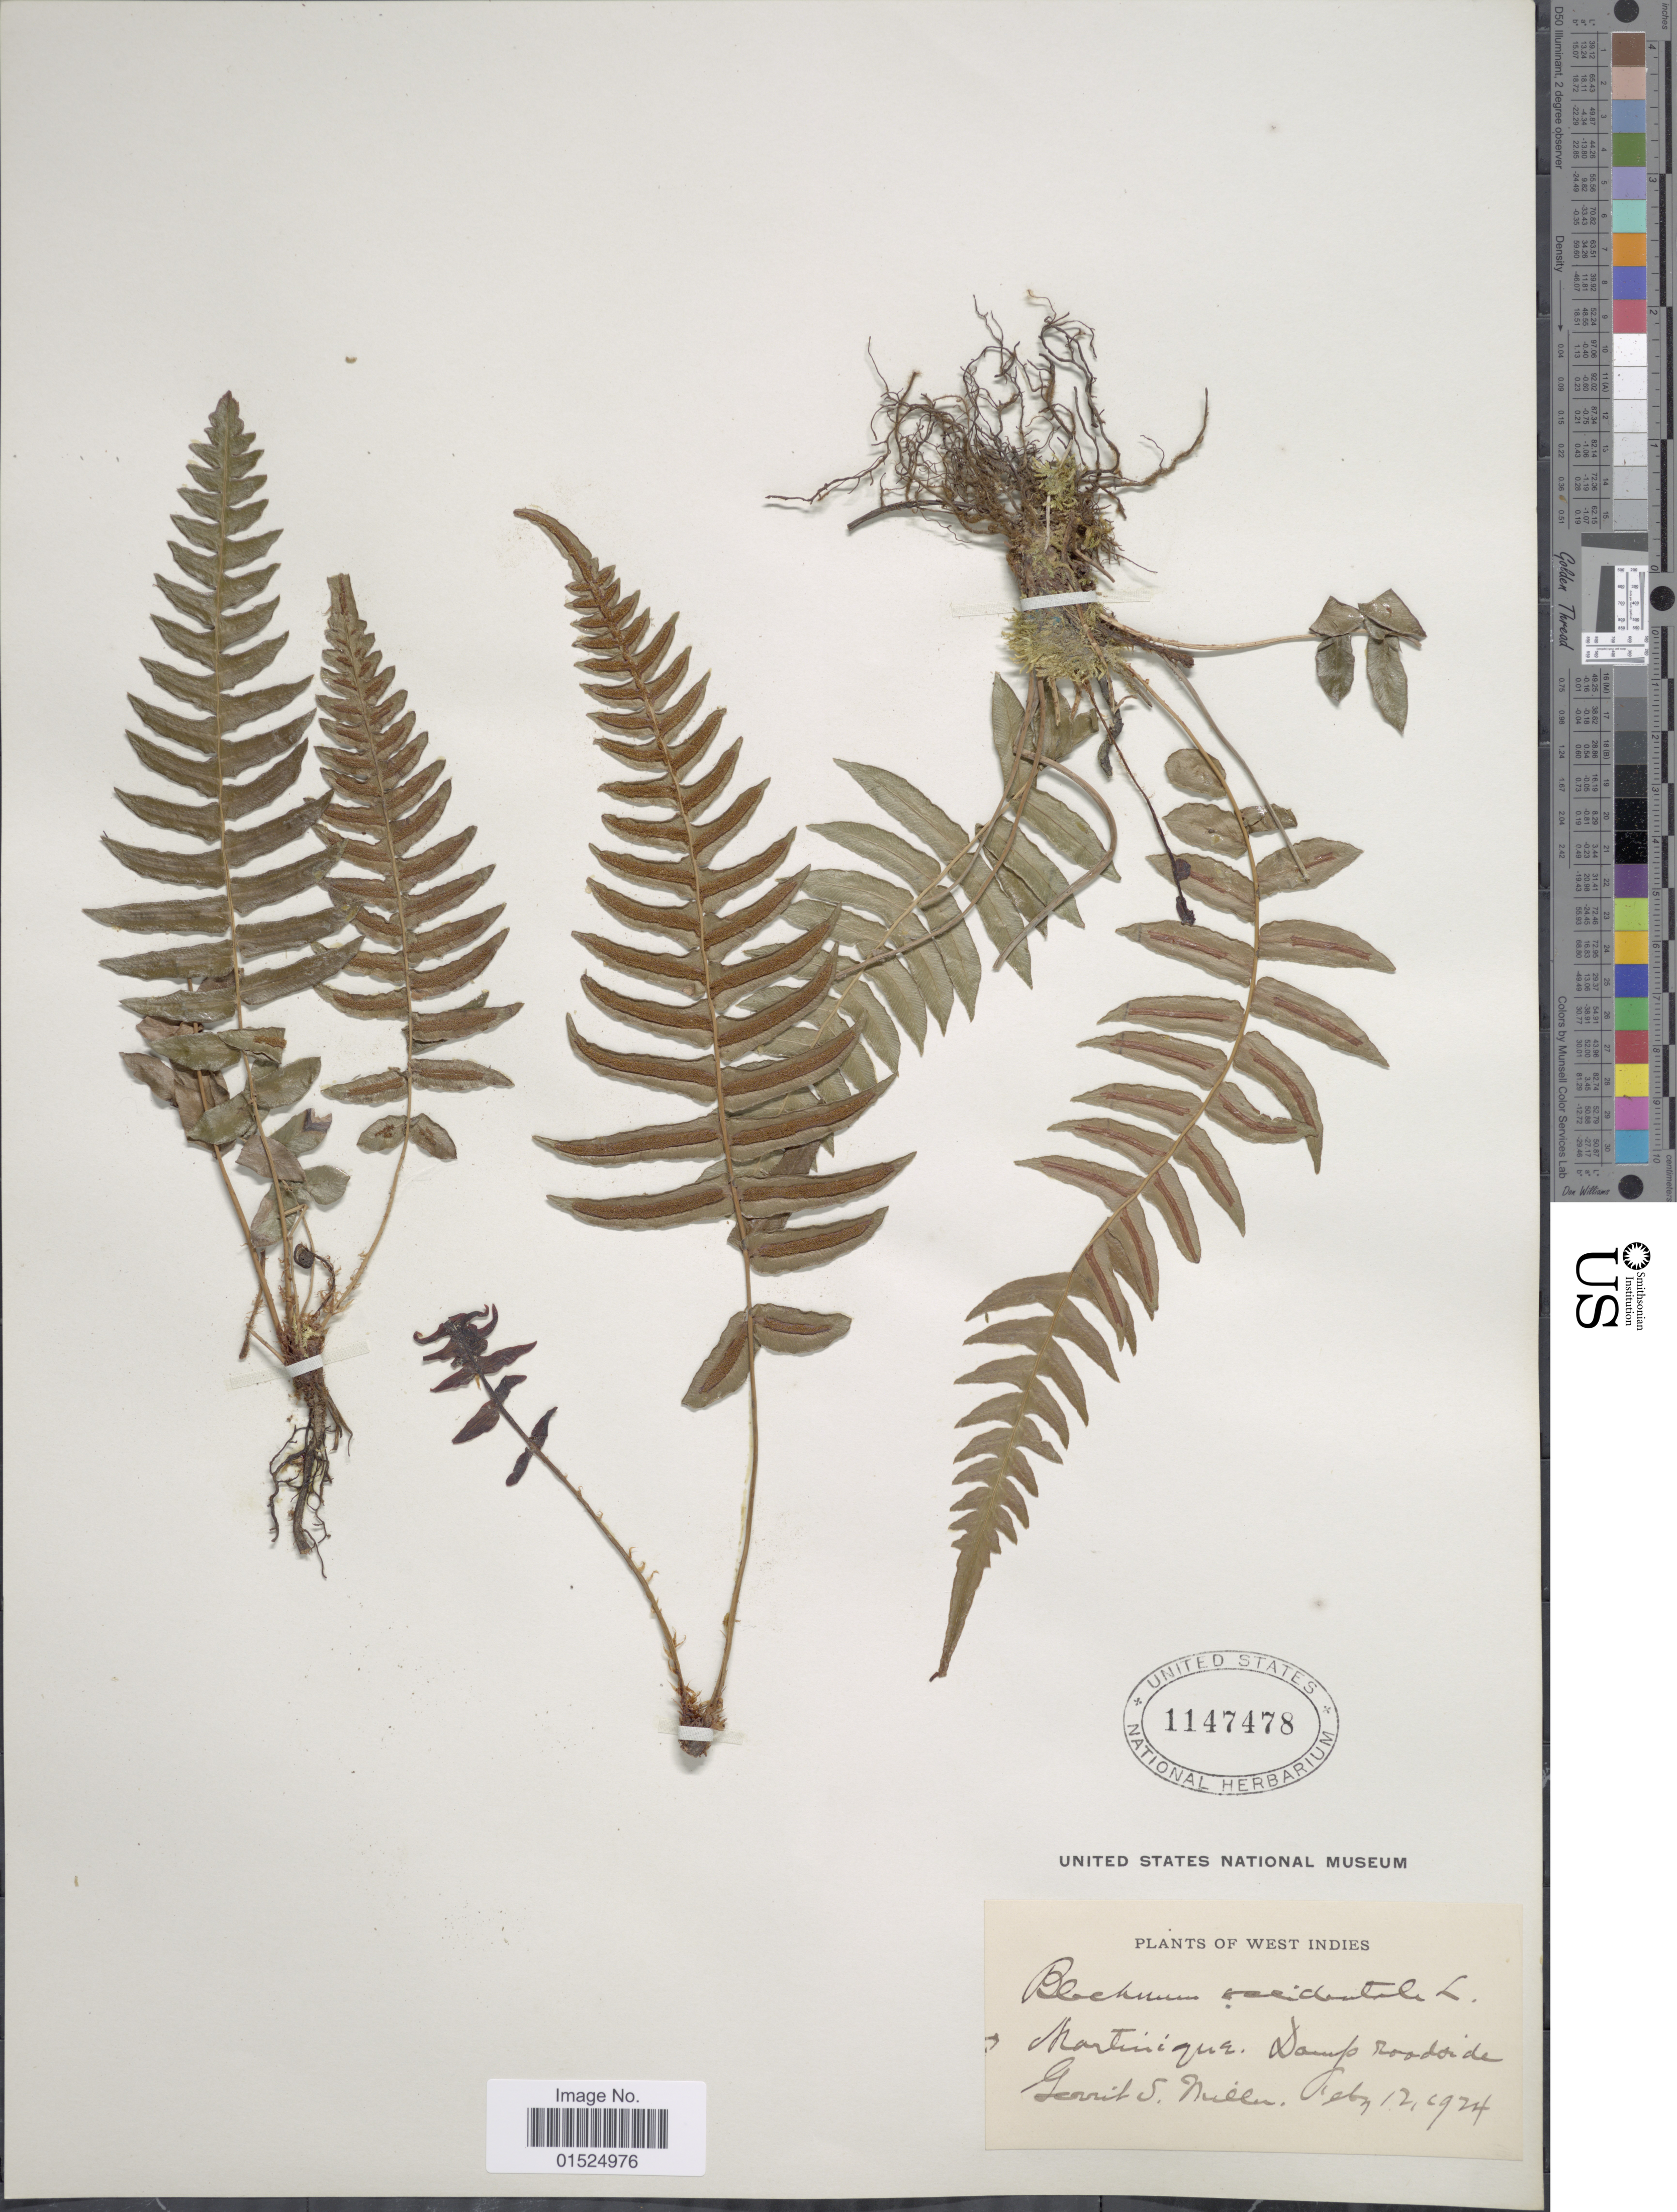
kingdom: Plantae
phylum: Tracheophyta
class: Polypodiopsida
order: Polypodiales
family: Blechnaceae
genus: Blechnum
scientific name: Blechnum occidentale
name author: L.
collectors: G. S. Miller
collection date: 1924-02-12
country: Martinique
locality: Damp roadside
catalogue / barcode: US 1147478